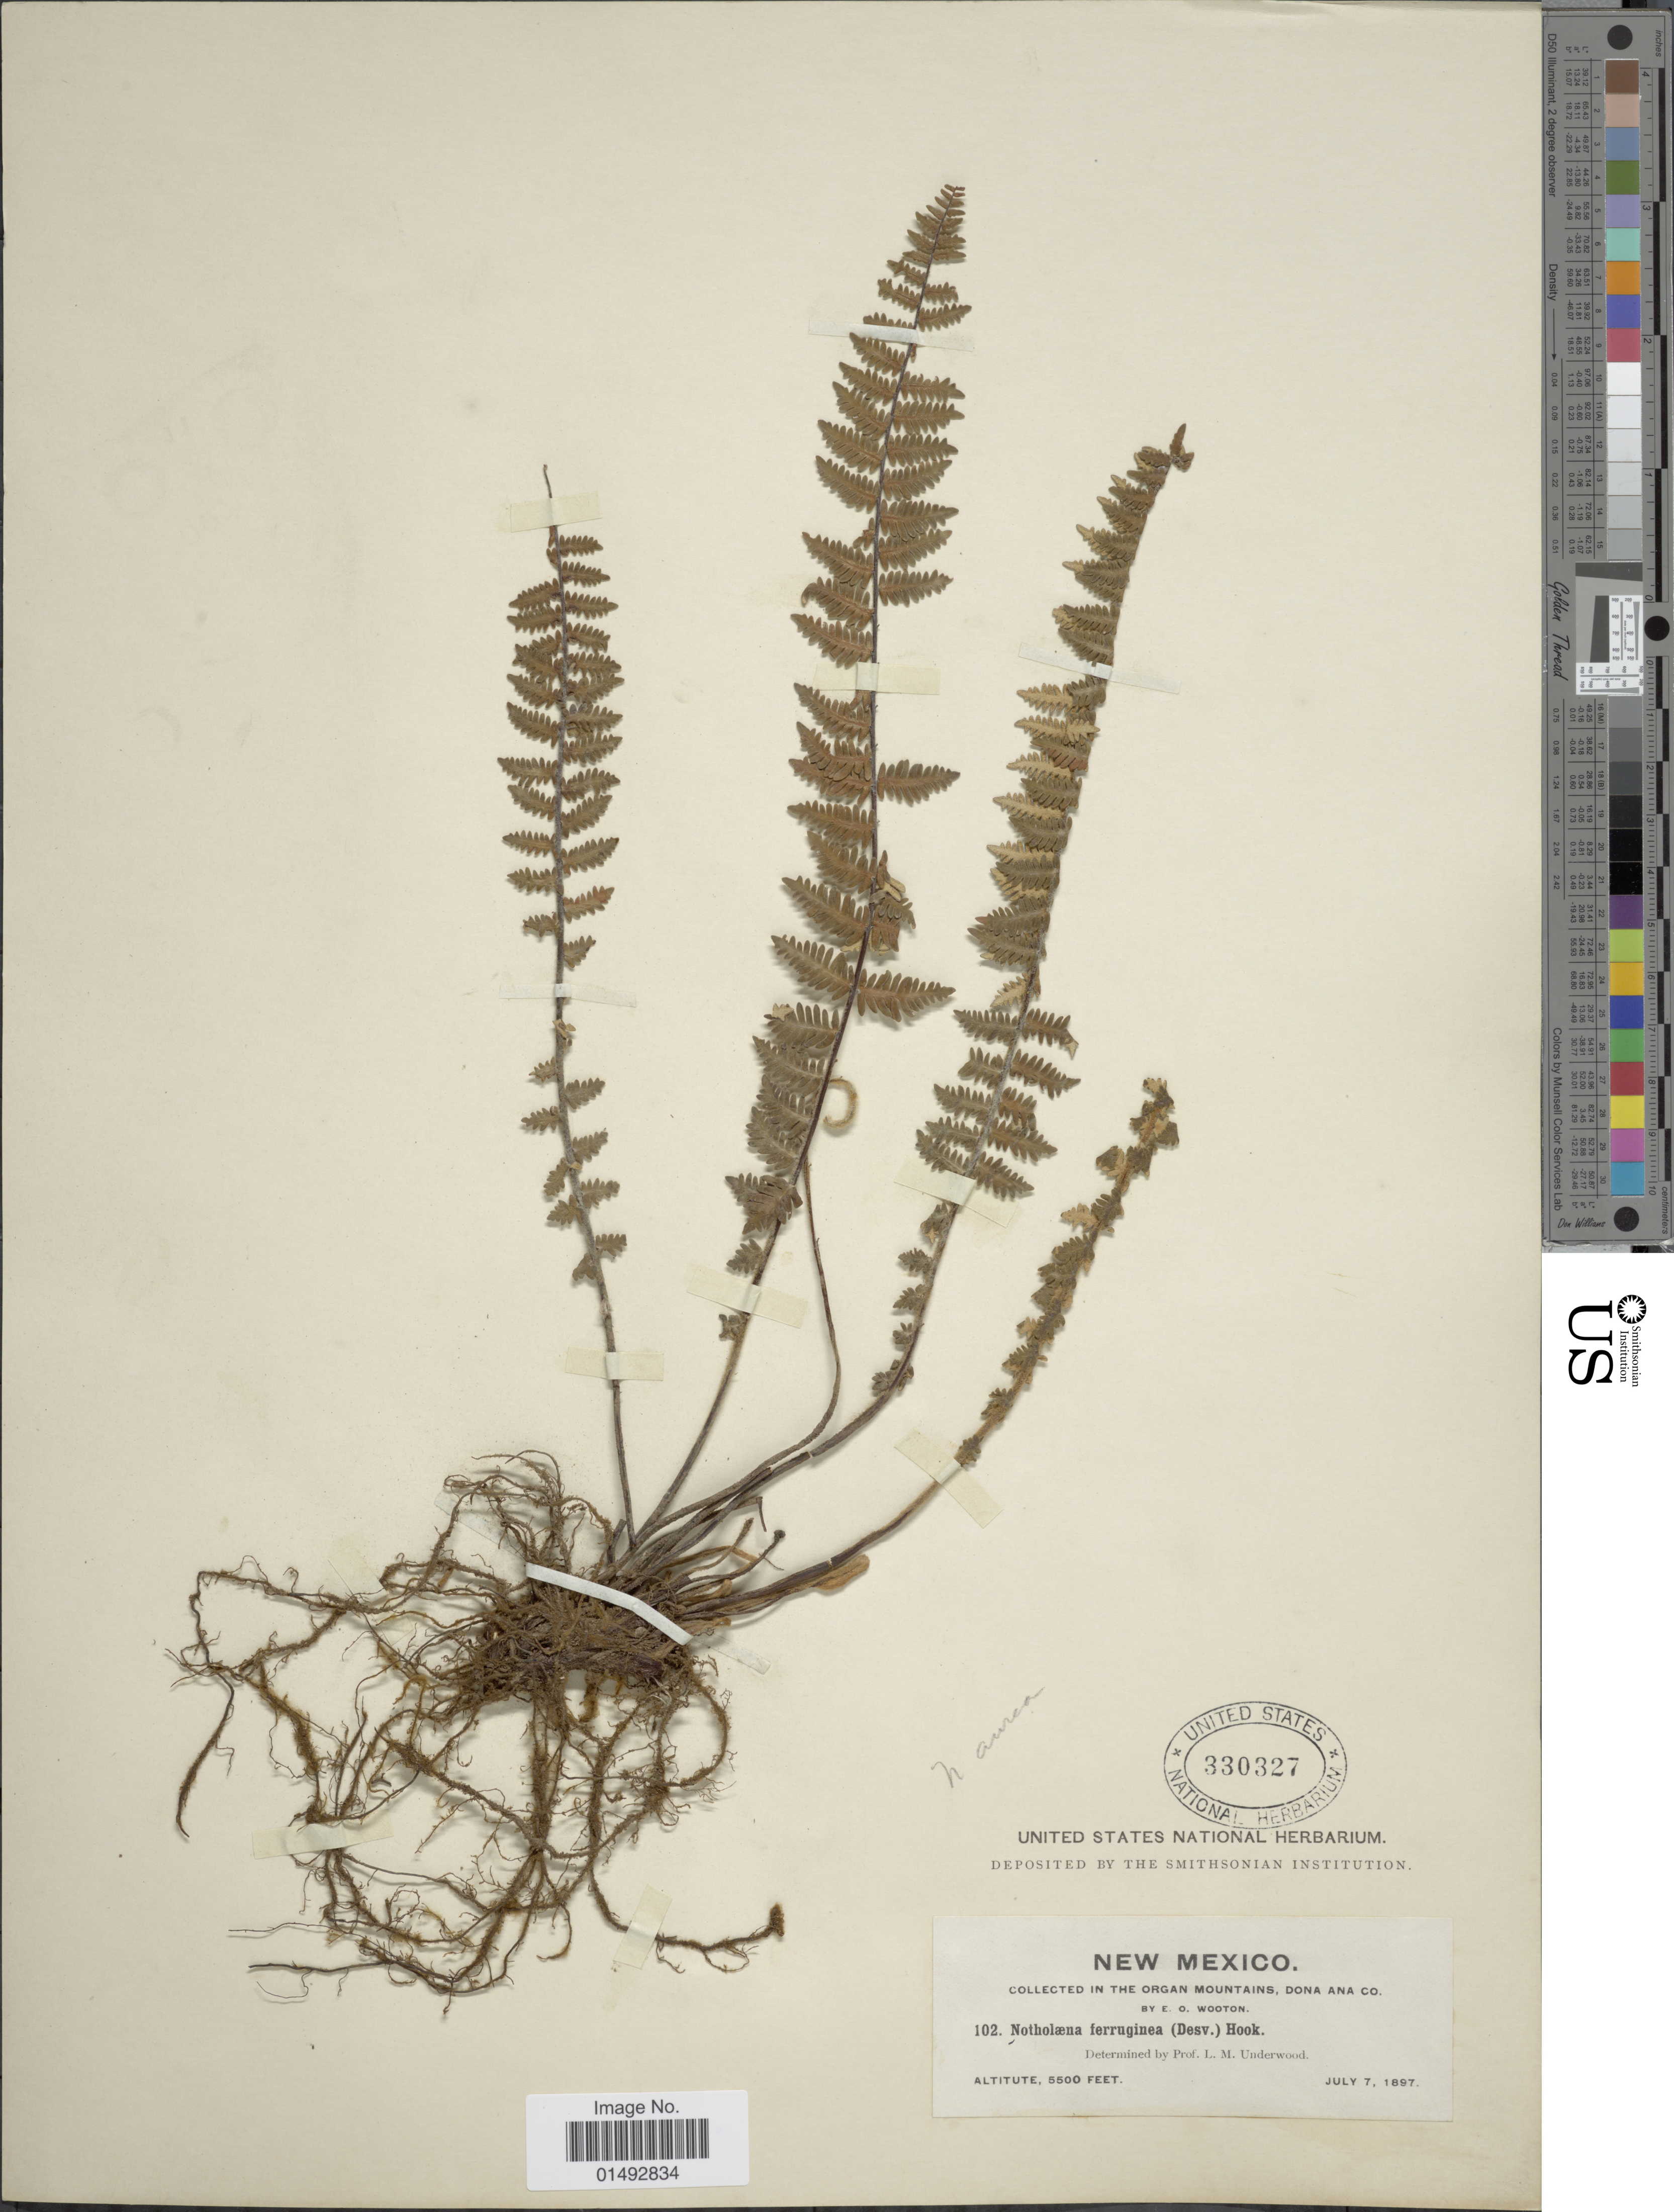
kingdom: Plantae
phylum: Tracheophyta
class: Polypodiopsida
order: Polypodiales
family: Pteridaceae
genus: Myriopteris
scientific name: Myriopteris aurea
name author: (Poir.) Grusz & Windham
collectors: E. O. Wooton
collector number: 102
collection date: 1897-07-07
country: United States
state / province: New Mexico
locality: In the Organ Mountains, Dona Ana Co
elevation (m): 1676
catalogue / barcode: US 330327